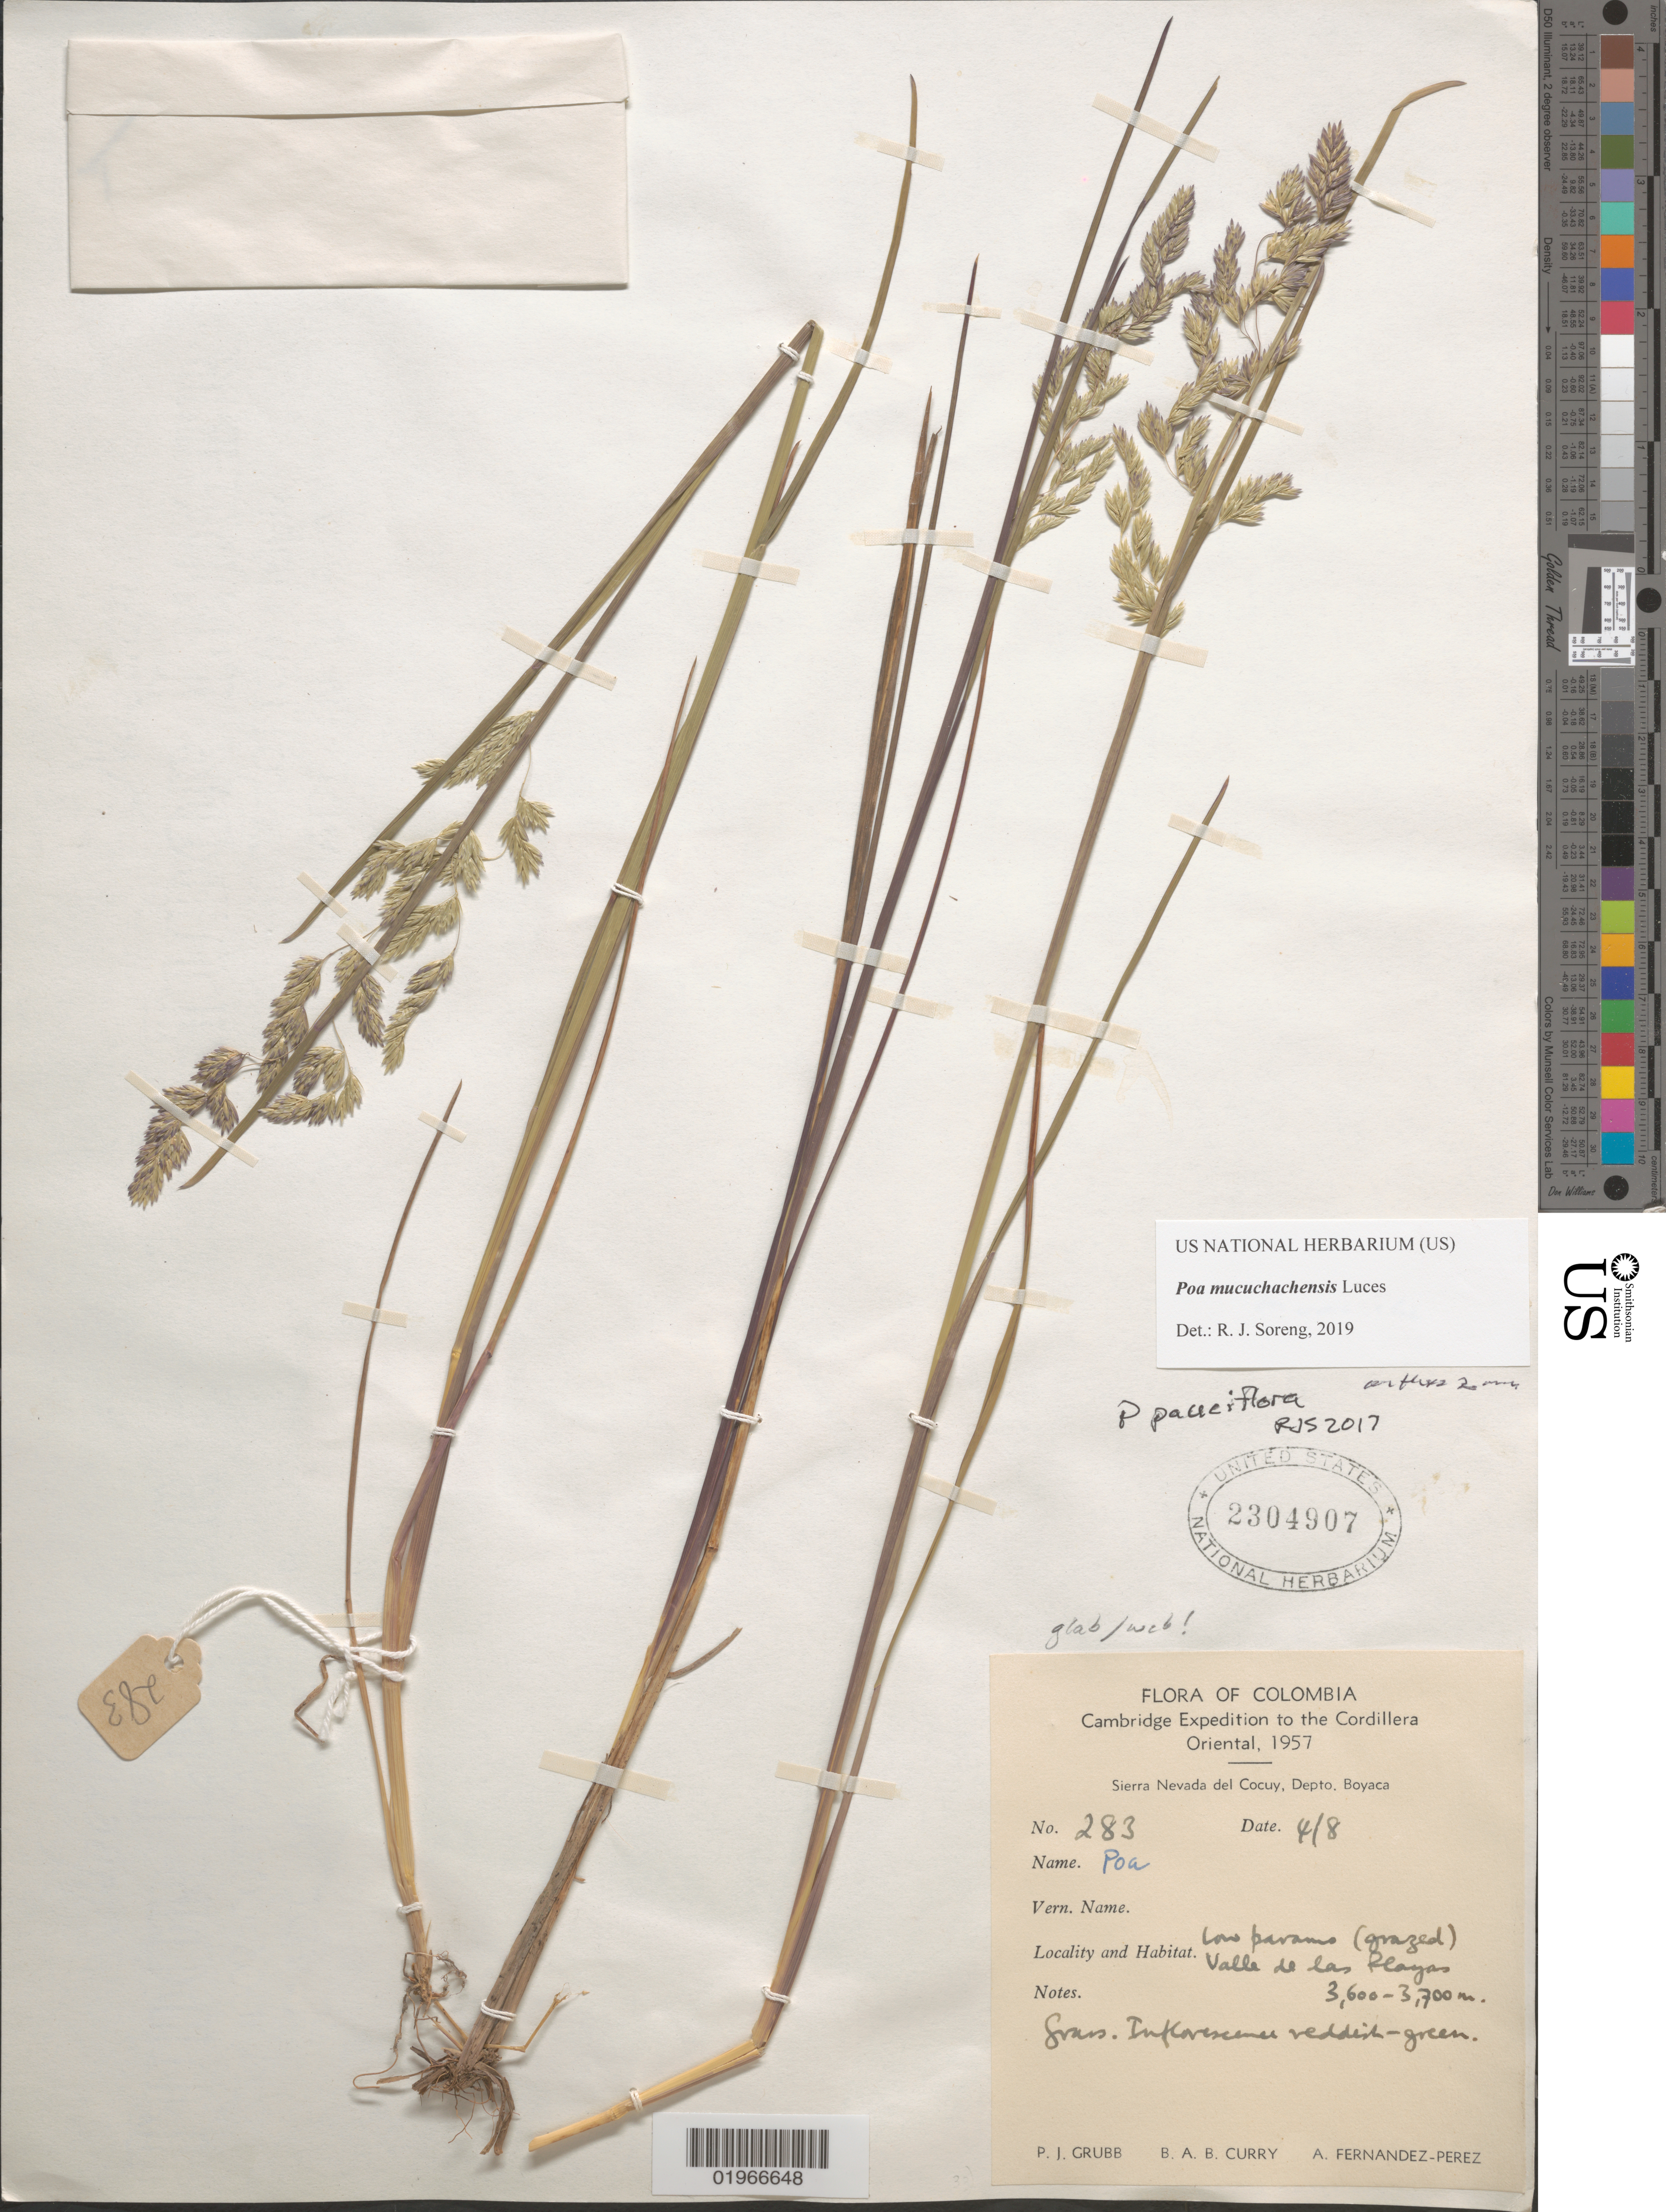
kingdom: Plantae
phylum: Tracheophyta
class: Liliopsida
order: Poales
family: Poaceae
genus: Poa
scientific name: Poa mucuchachensis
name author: Luces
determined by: Soreng, Robert J., Research Associate (BOT), Smithsonian Institution - National Museum of Natural History (UNITED STATES)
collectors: P. J. Grubb, B. Curry & A. Fernández-Pérez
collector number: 283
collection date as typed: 4/8 Cambridge Expedition to the Cordillera Oriental, 1957.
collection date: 1957-08-04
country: Colombia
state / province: Boyacá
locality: Low Paramo (grazed).Valle de las Playas. Sierra Nevada del Cocuy,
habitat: Low Paramo (grazed).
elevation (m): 3600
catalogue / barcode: US 2304907